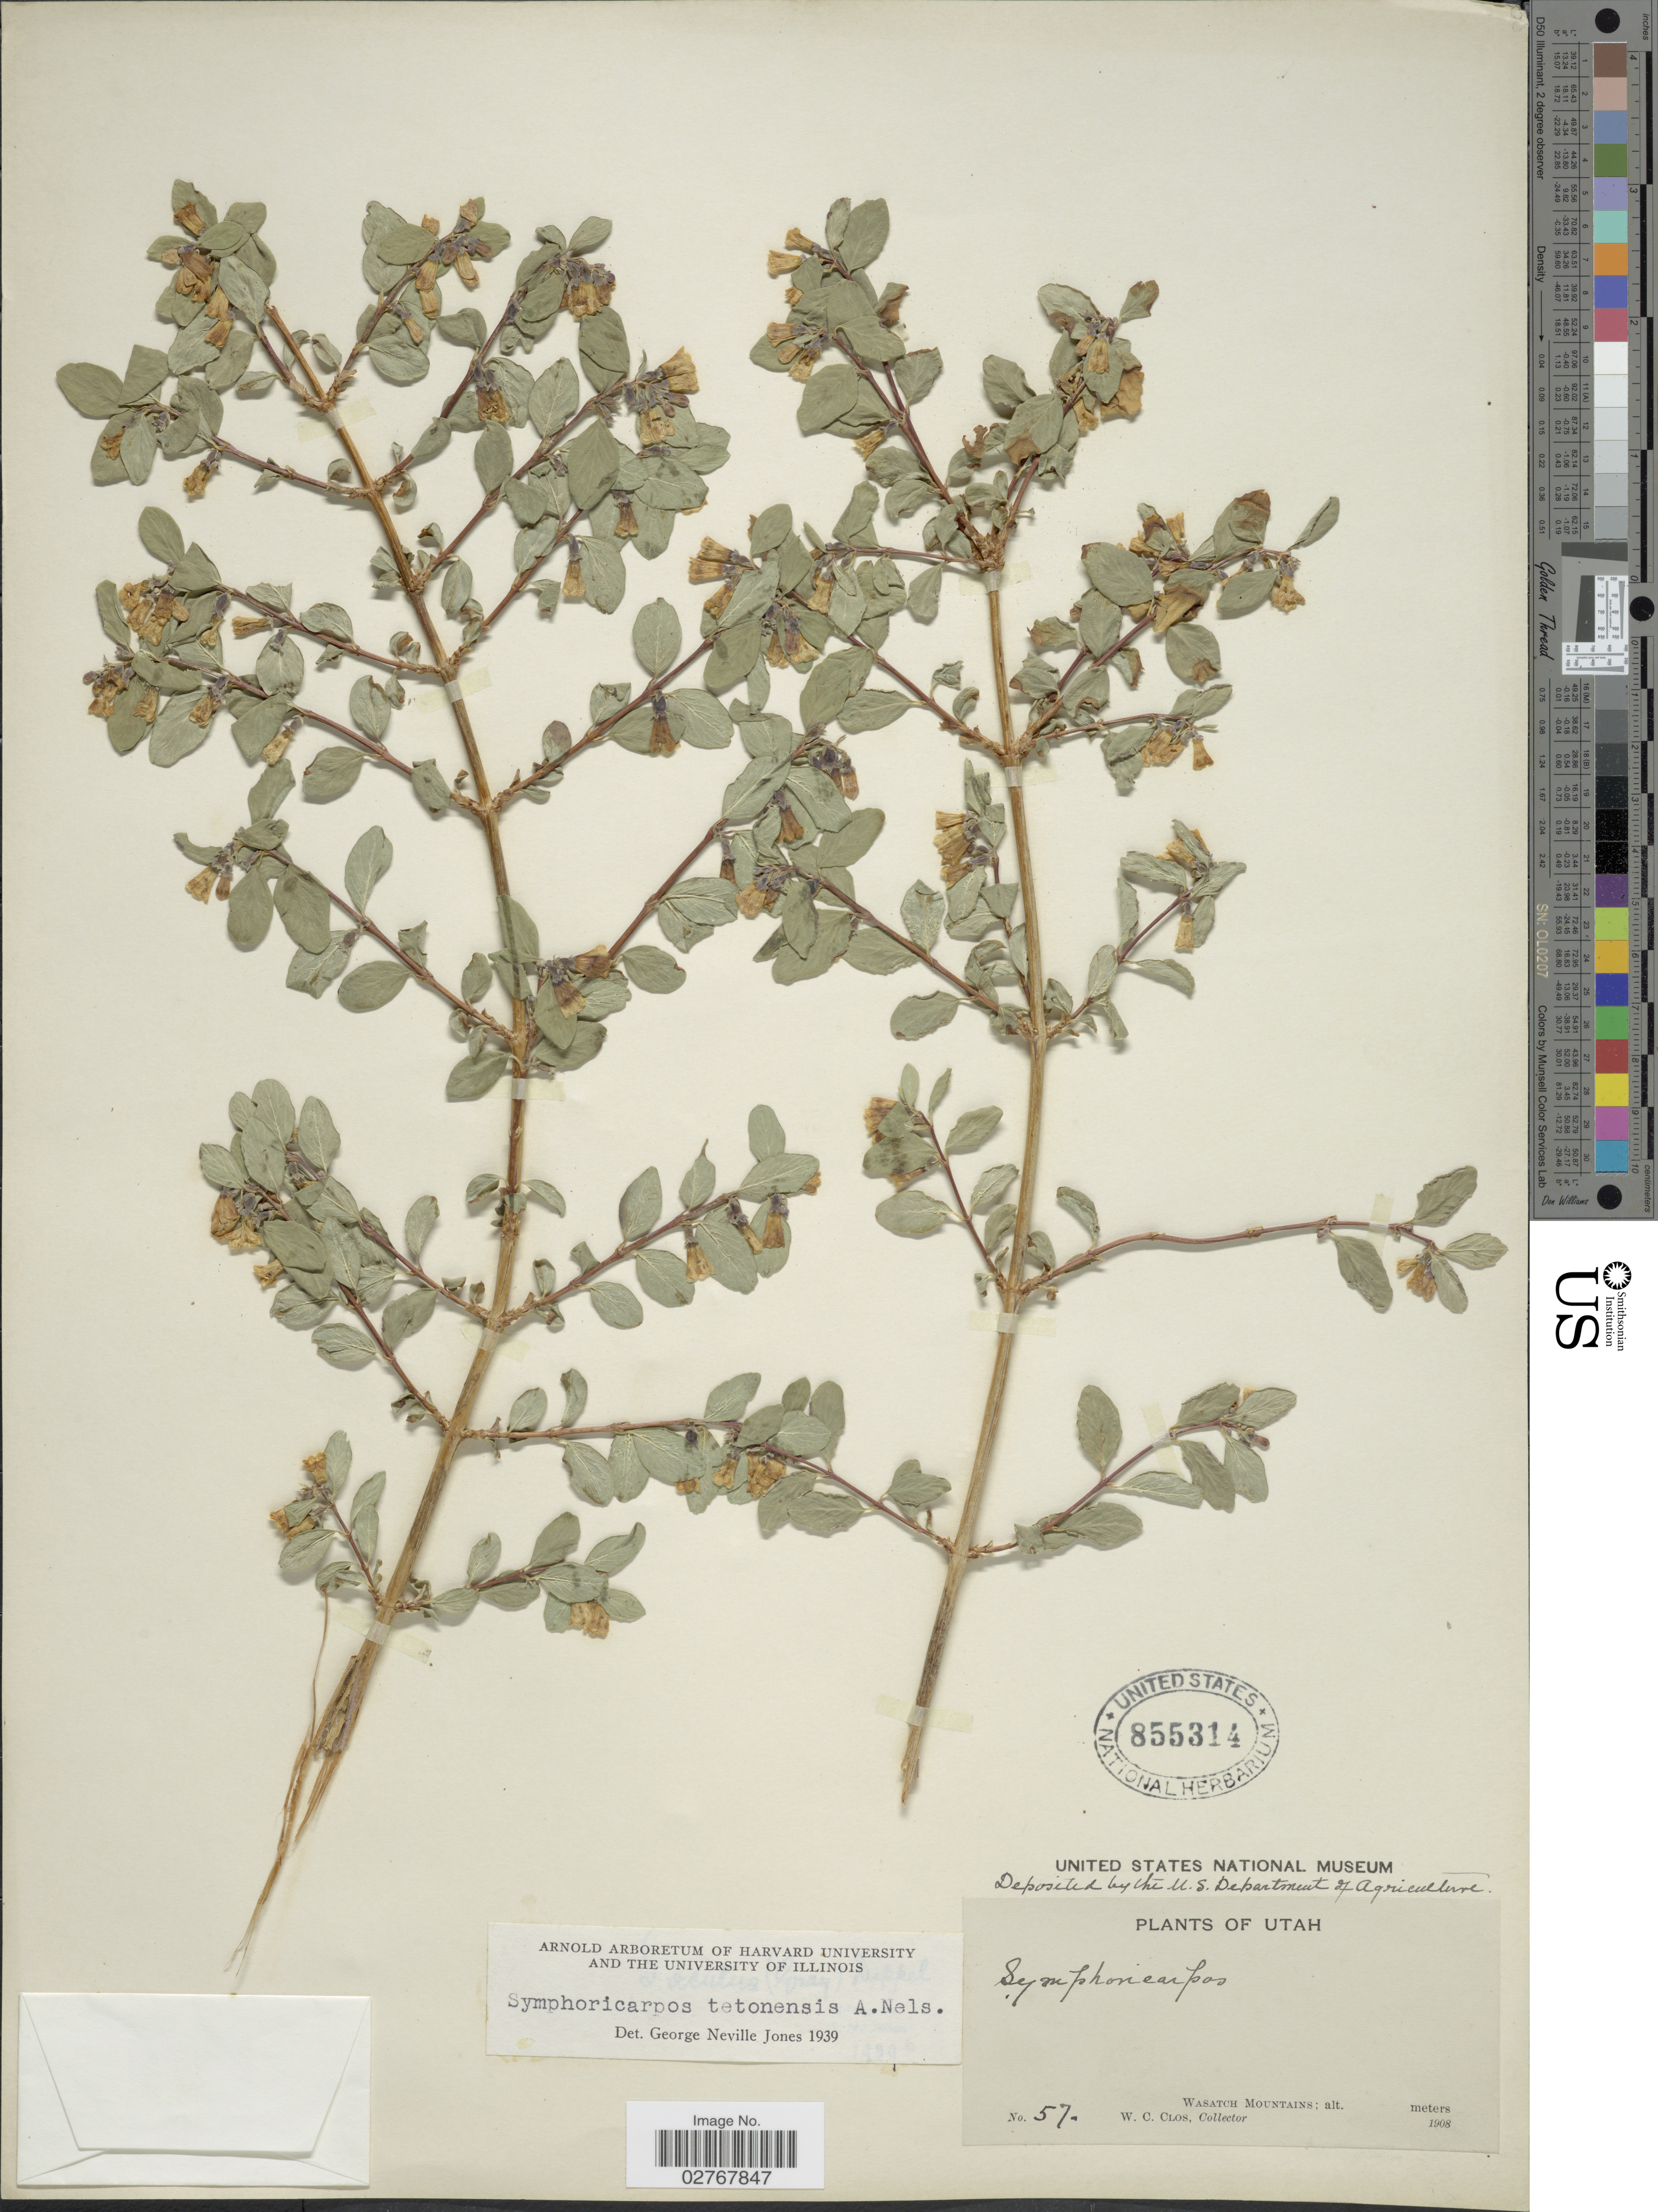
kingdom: Plantae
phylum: Tracheophyta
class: Magnoliopsida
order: Dipsacales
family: Caprifoliaceae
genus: Symphoricarpos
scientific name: Symphoricarpos tetonensis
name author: A. Nelson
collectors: W. C. Clos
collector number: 57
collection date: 1908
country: United States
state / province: Utah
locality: Wasatch Mountains.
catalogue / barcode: US 855314